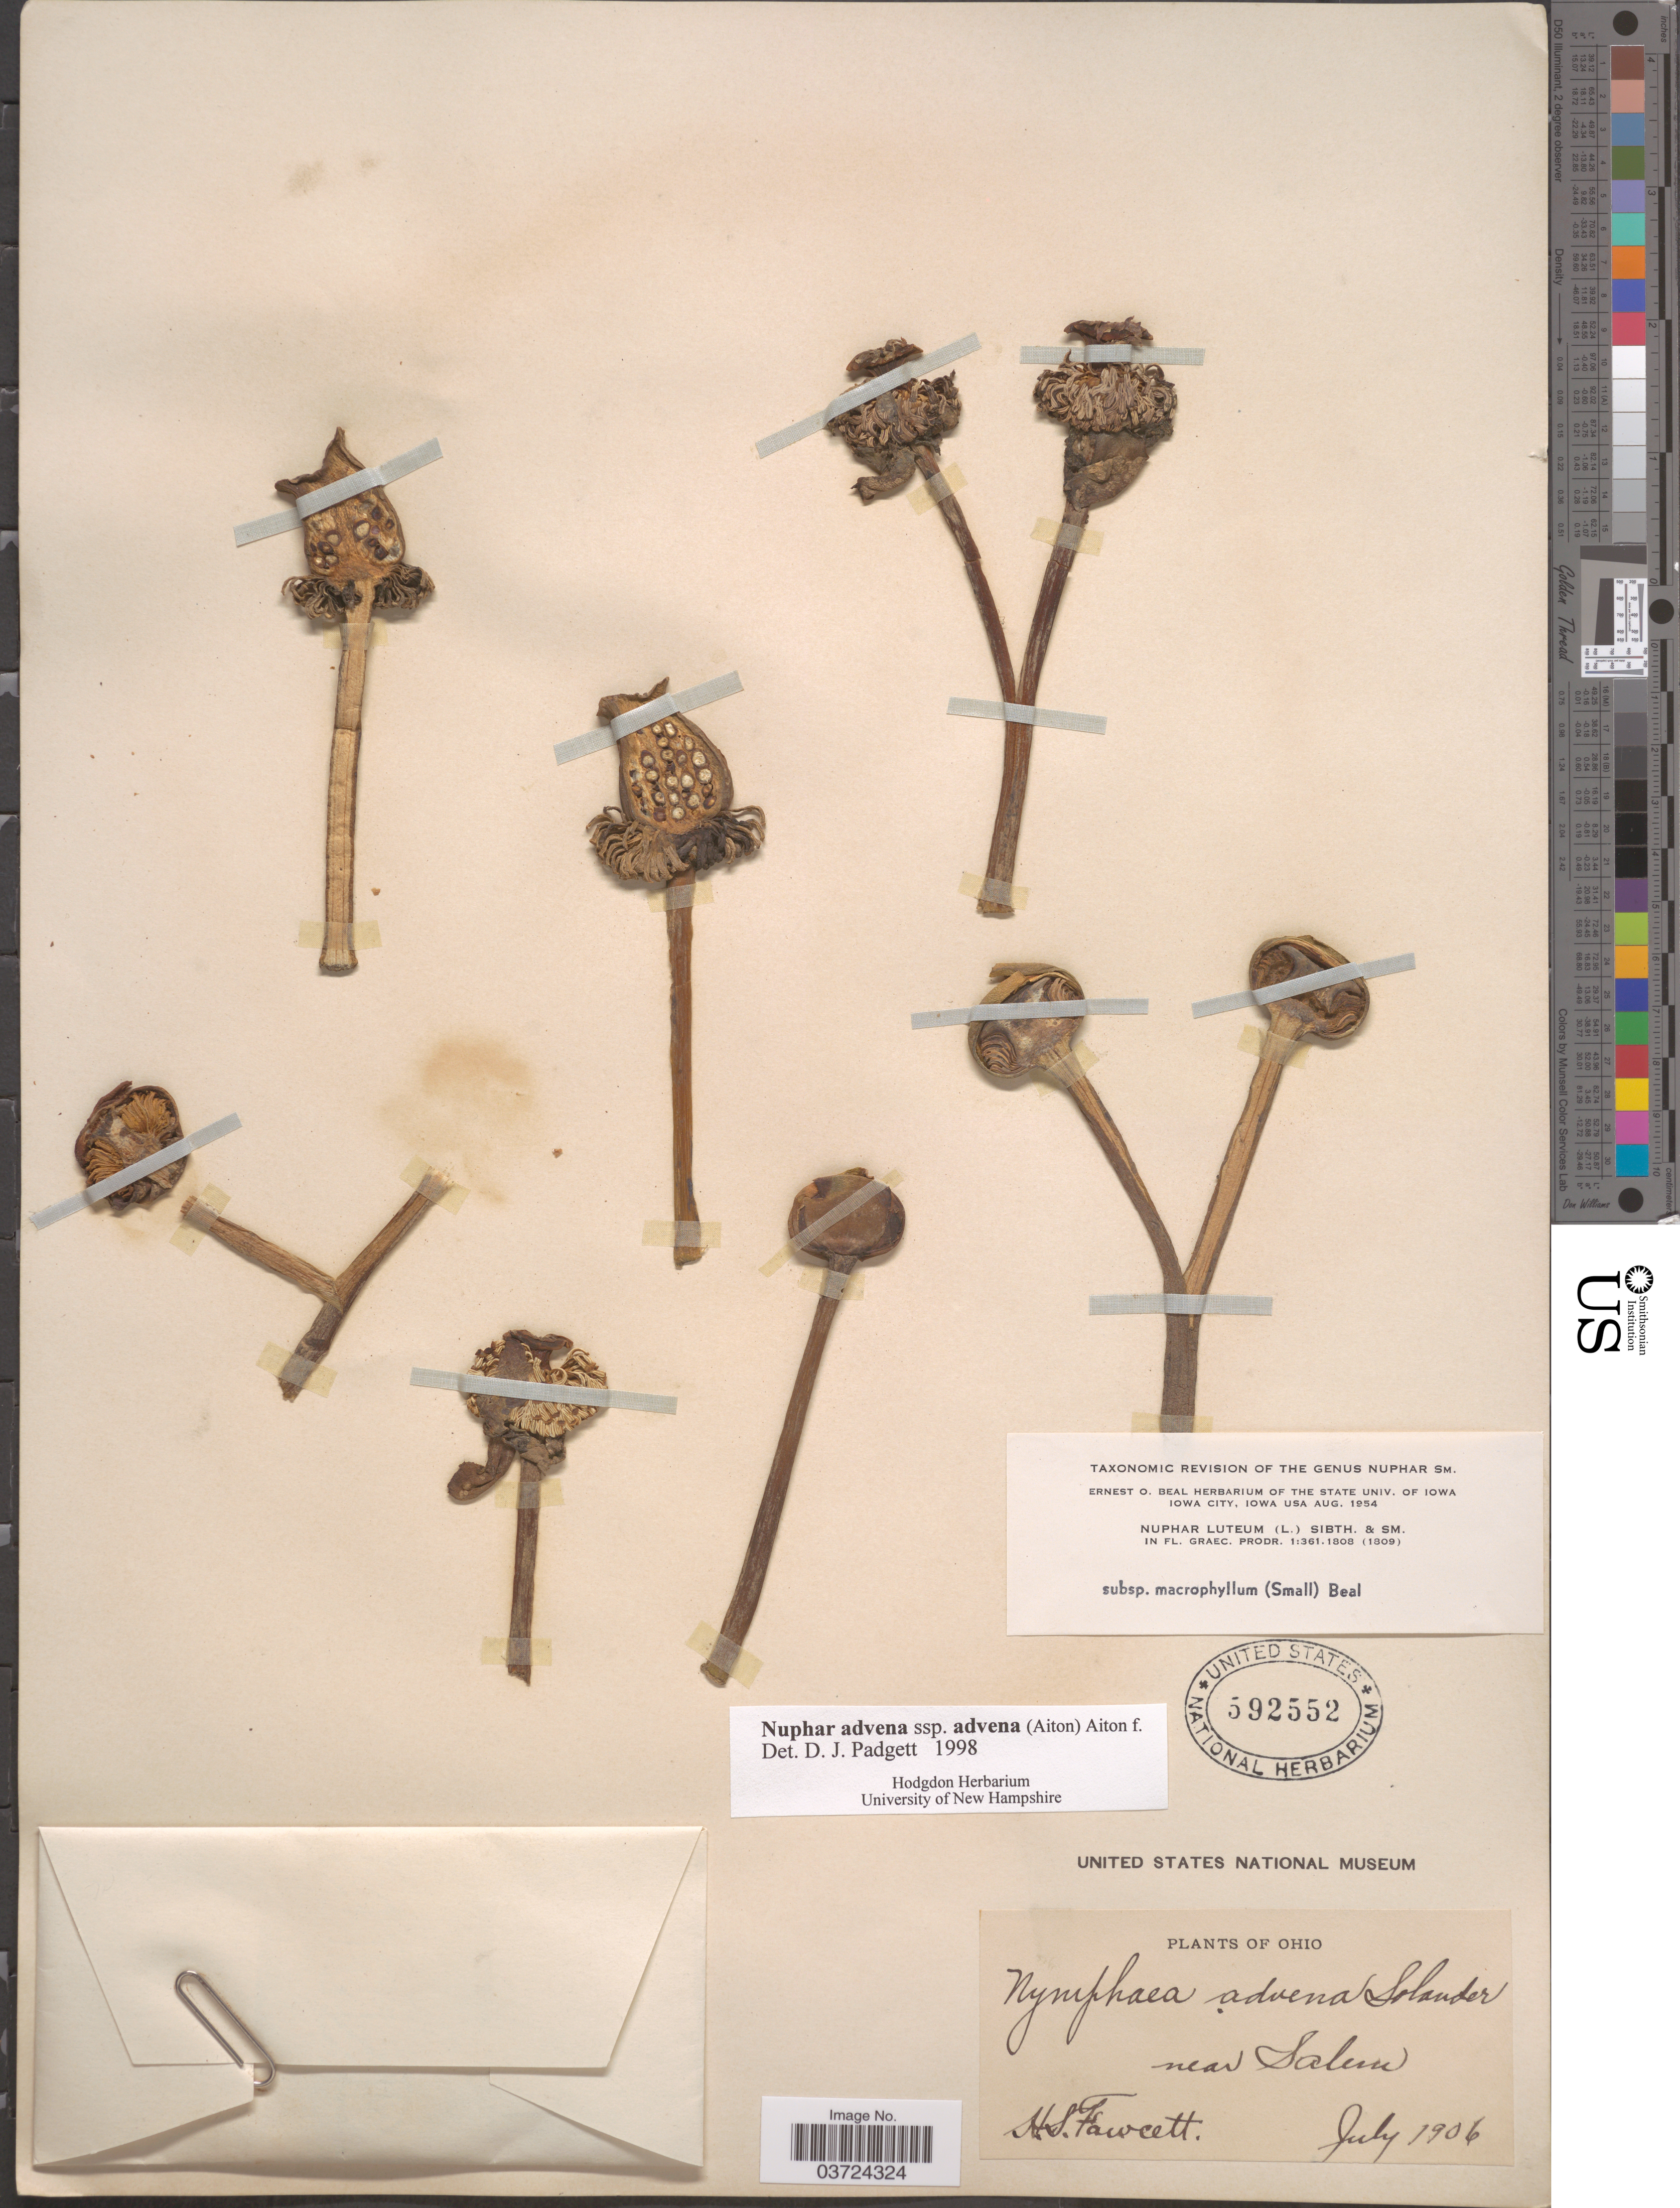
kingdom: Plantae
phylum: Tracheophyta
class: Magnoliopsida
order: Nymphaeales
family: Nymphaeaceae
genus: Nuphar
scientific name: Nuphar advena subsp. advena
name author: (Aiton) W.T. Aiton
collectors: H. Fawcett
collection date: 1906-07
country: United States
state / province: Ohio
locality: Near Salem.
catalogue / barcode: US 592552